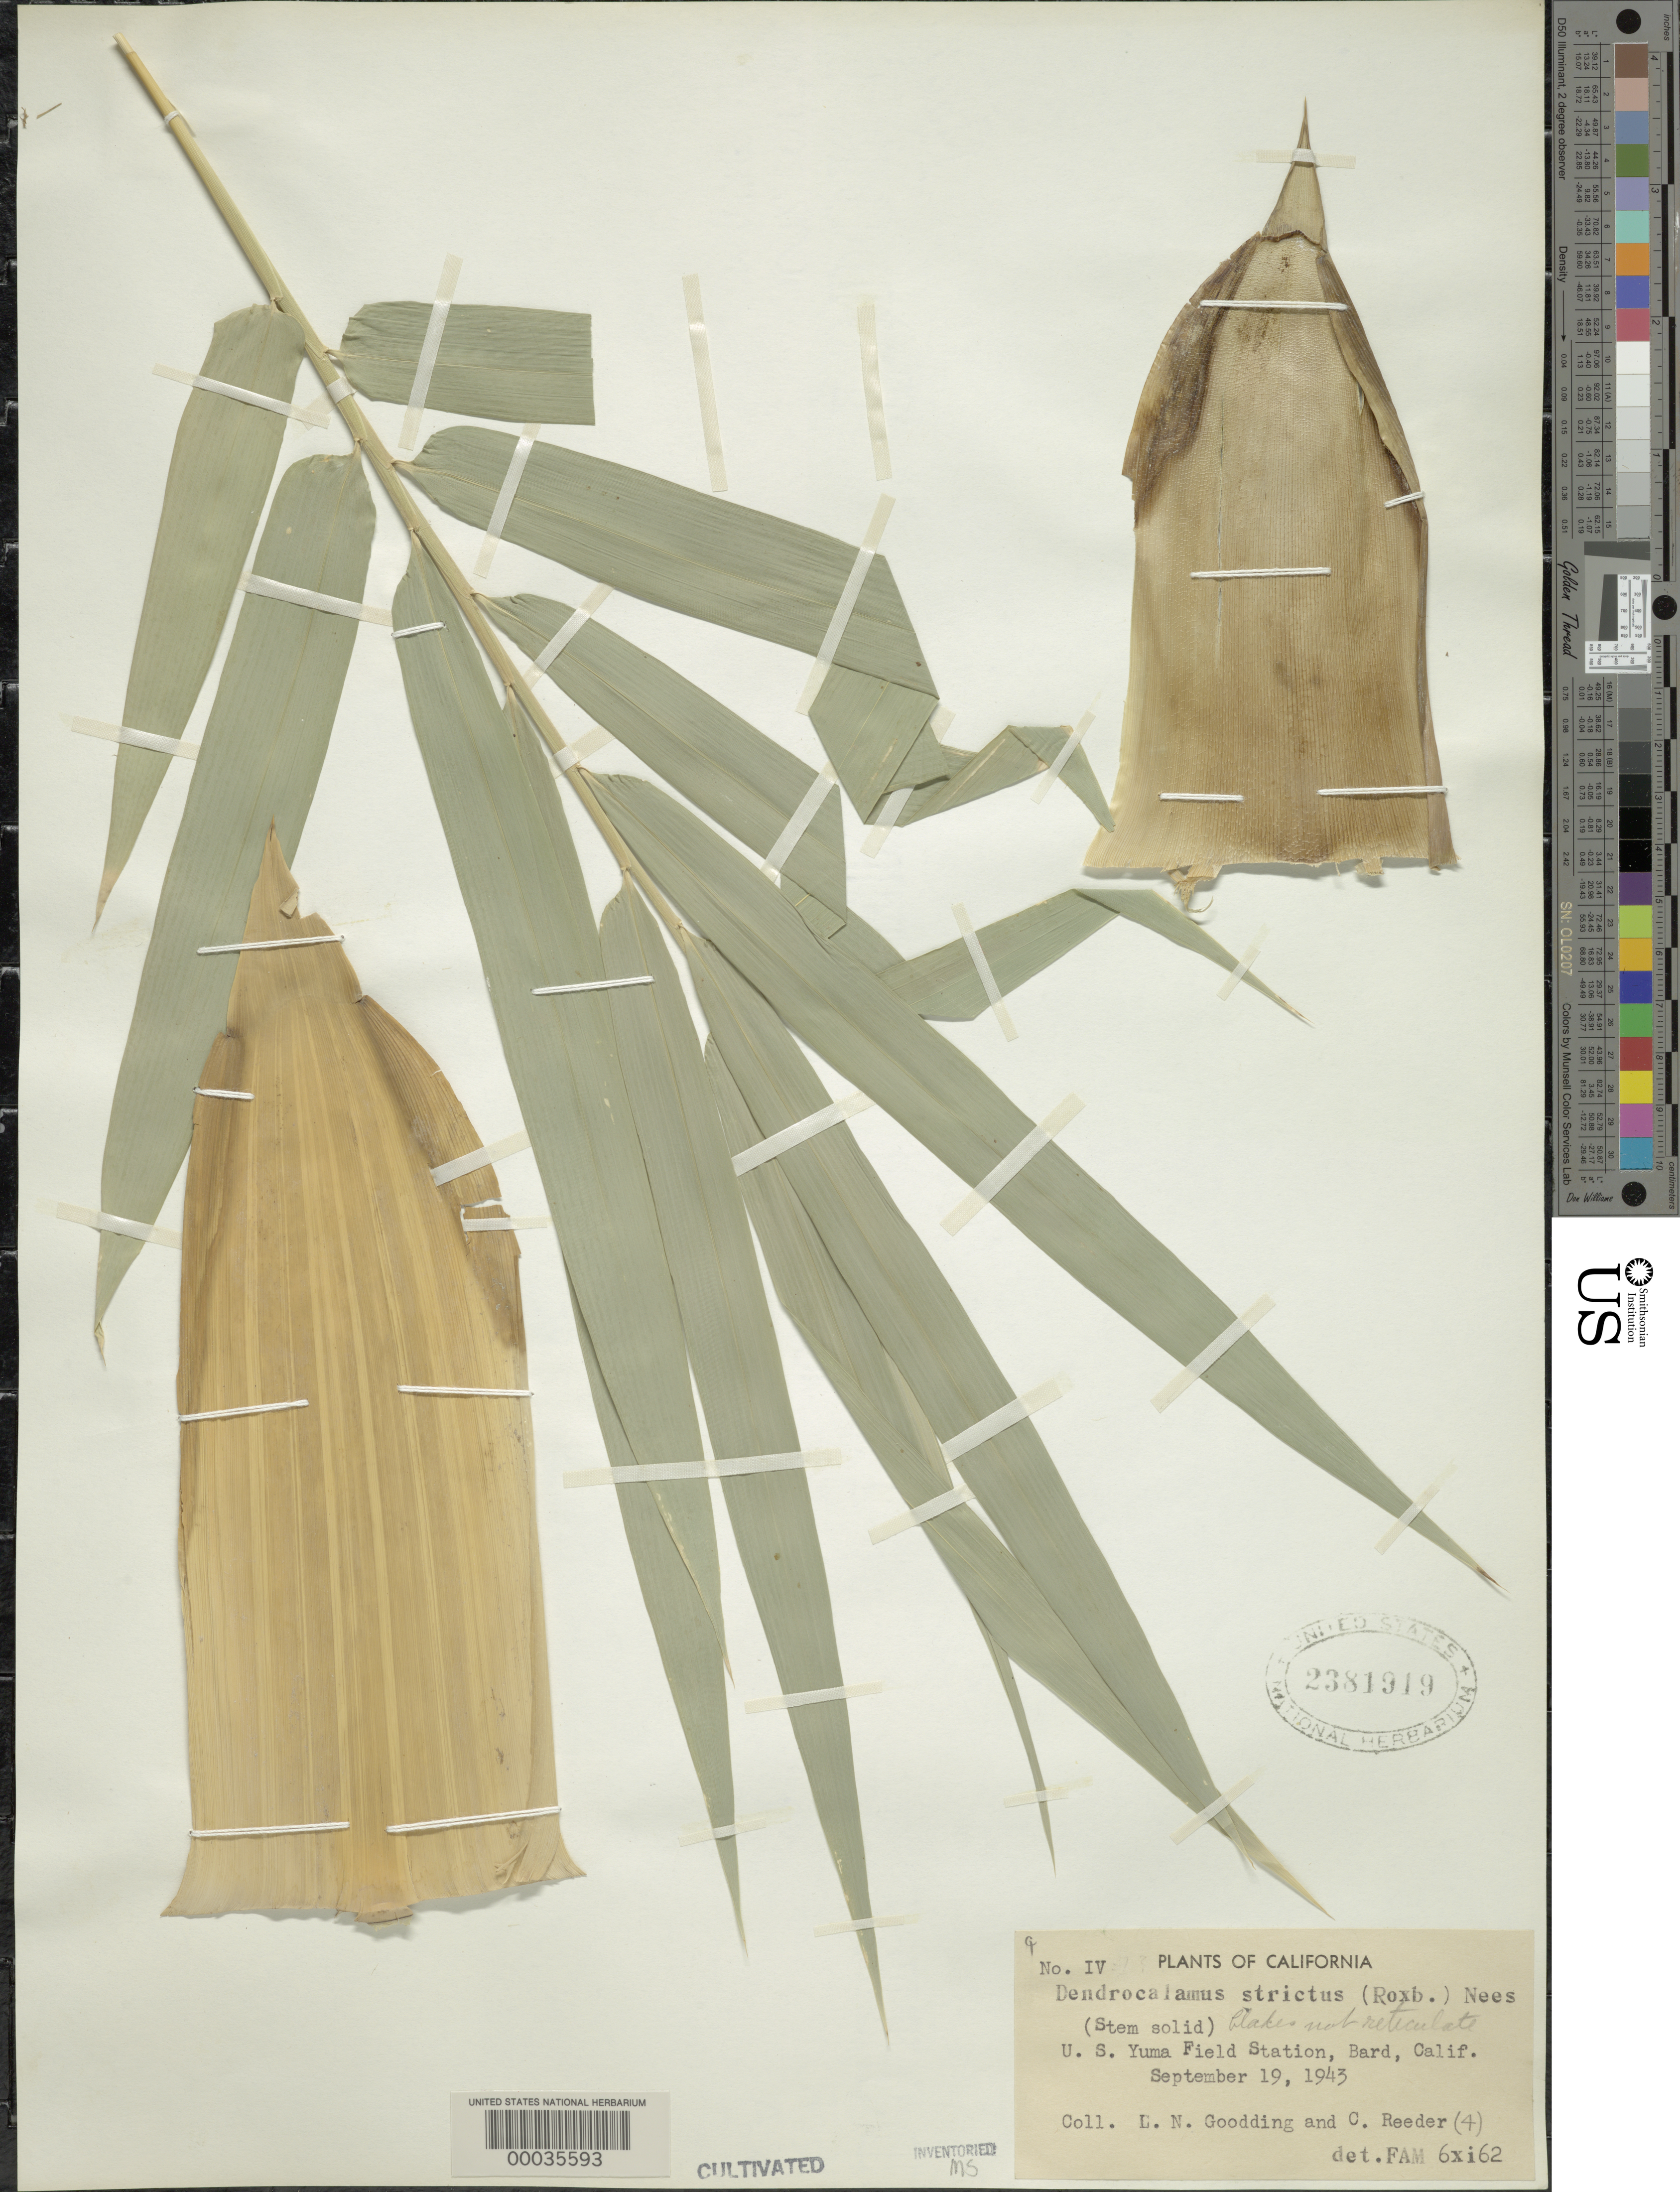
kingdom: Plantae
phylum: Tracheophyta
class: Liliopsida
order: Poales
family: Poaceae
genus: Dendrocalamus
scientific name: Dendrocalamus strictus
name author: (Roxb.) Nees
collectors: L. N. Goodding & C. G. Reeder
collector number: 4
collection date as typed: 19 Sep 1943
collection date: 1943-09-19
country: United States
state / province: California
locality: U.s. yuma field station-bard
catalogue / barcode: US 2381919